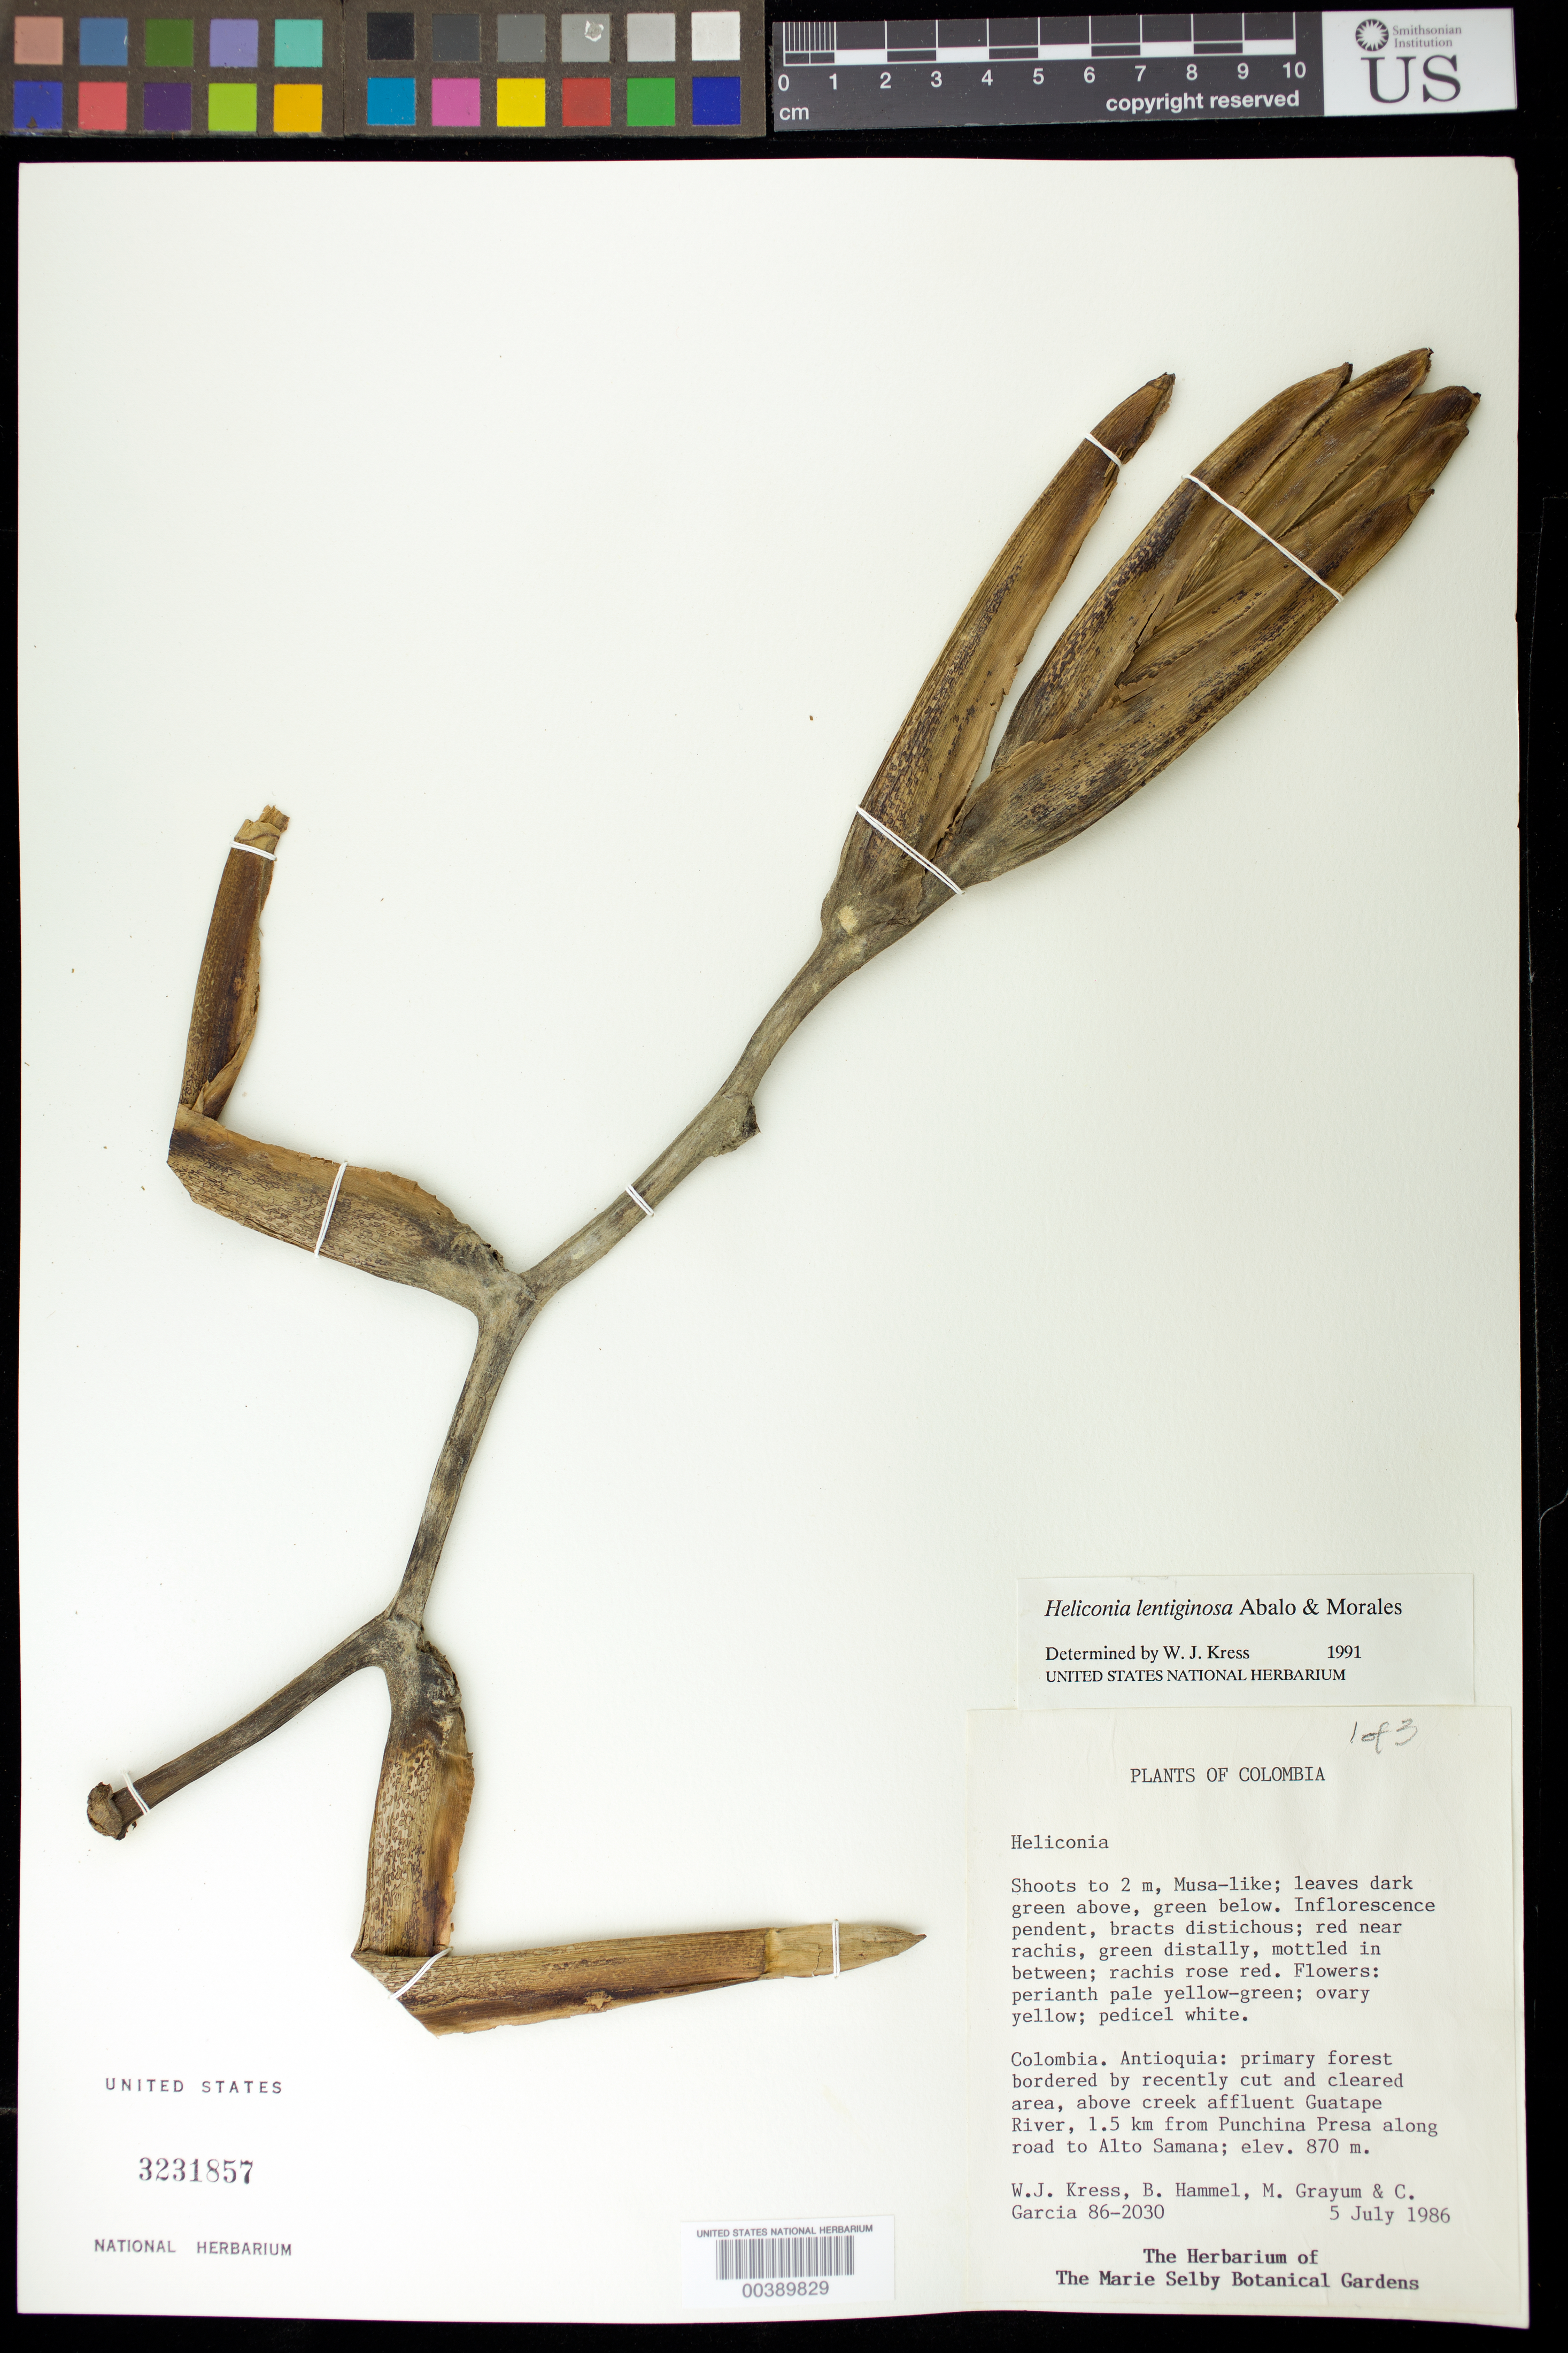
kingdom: Plantae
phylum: Tracheophyta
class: Liliopsida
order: Zingiberales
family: Heliconiaceae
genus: Heliconia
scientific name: Heliconia lentiginosa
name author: Abalo & G. Morales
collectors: W. J. Kress, B. Hammel, M. H. Grayum & C. Garcia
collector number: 86-2030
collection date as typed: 05 Jul 1986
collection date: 1986-07-05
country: Colombia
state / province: Antioquia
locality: Above creek affluent Guatape River, 1.5 km from Punchina Presa along road to Alto Samana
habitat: Primary forest bordered by recently cut and cleared area above creek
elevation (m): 870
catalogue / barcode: US 3231857